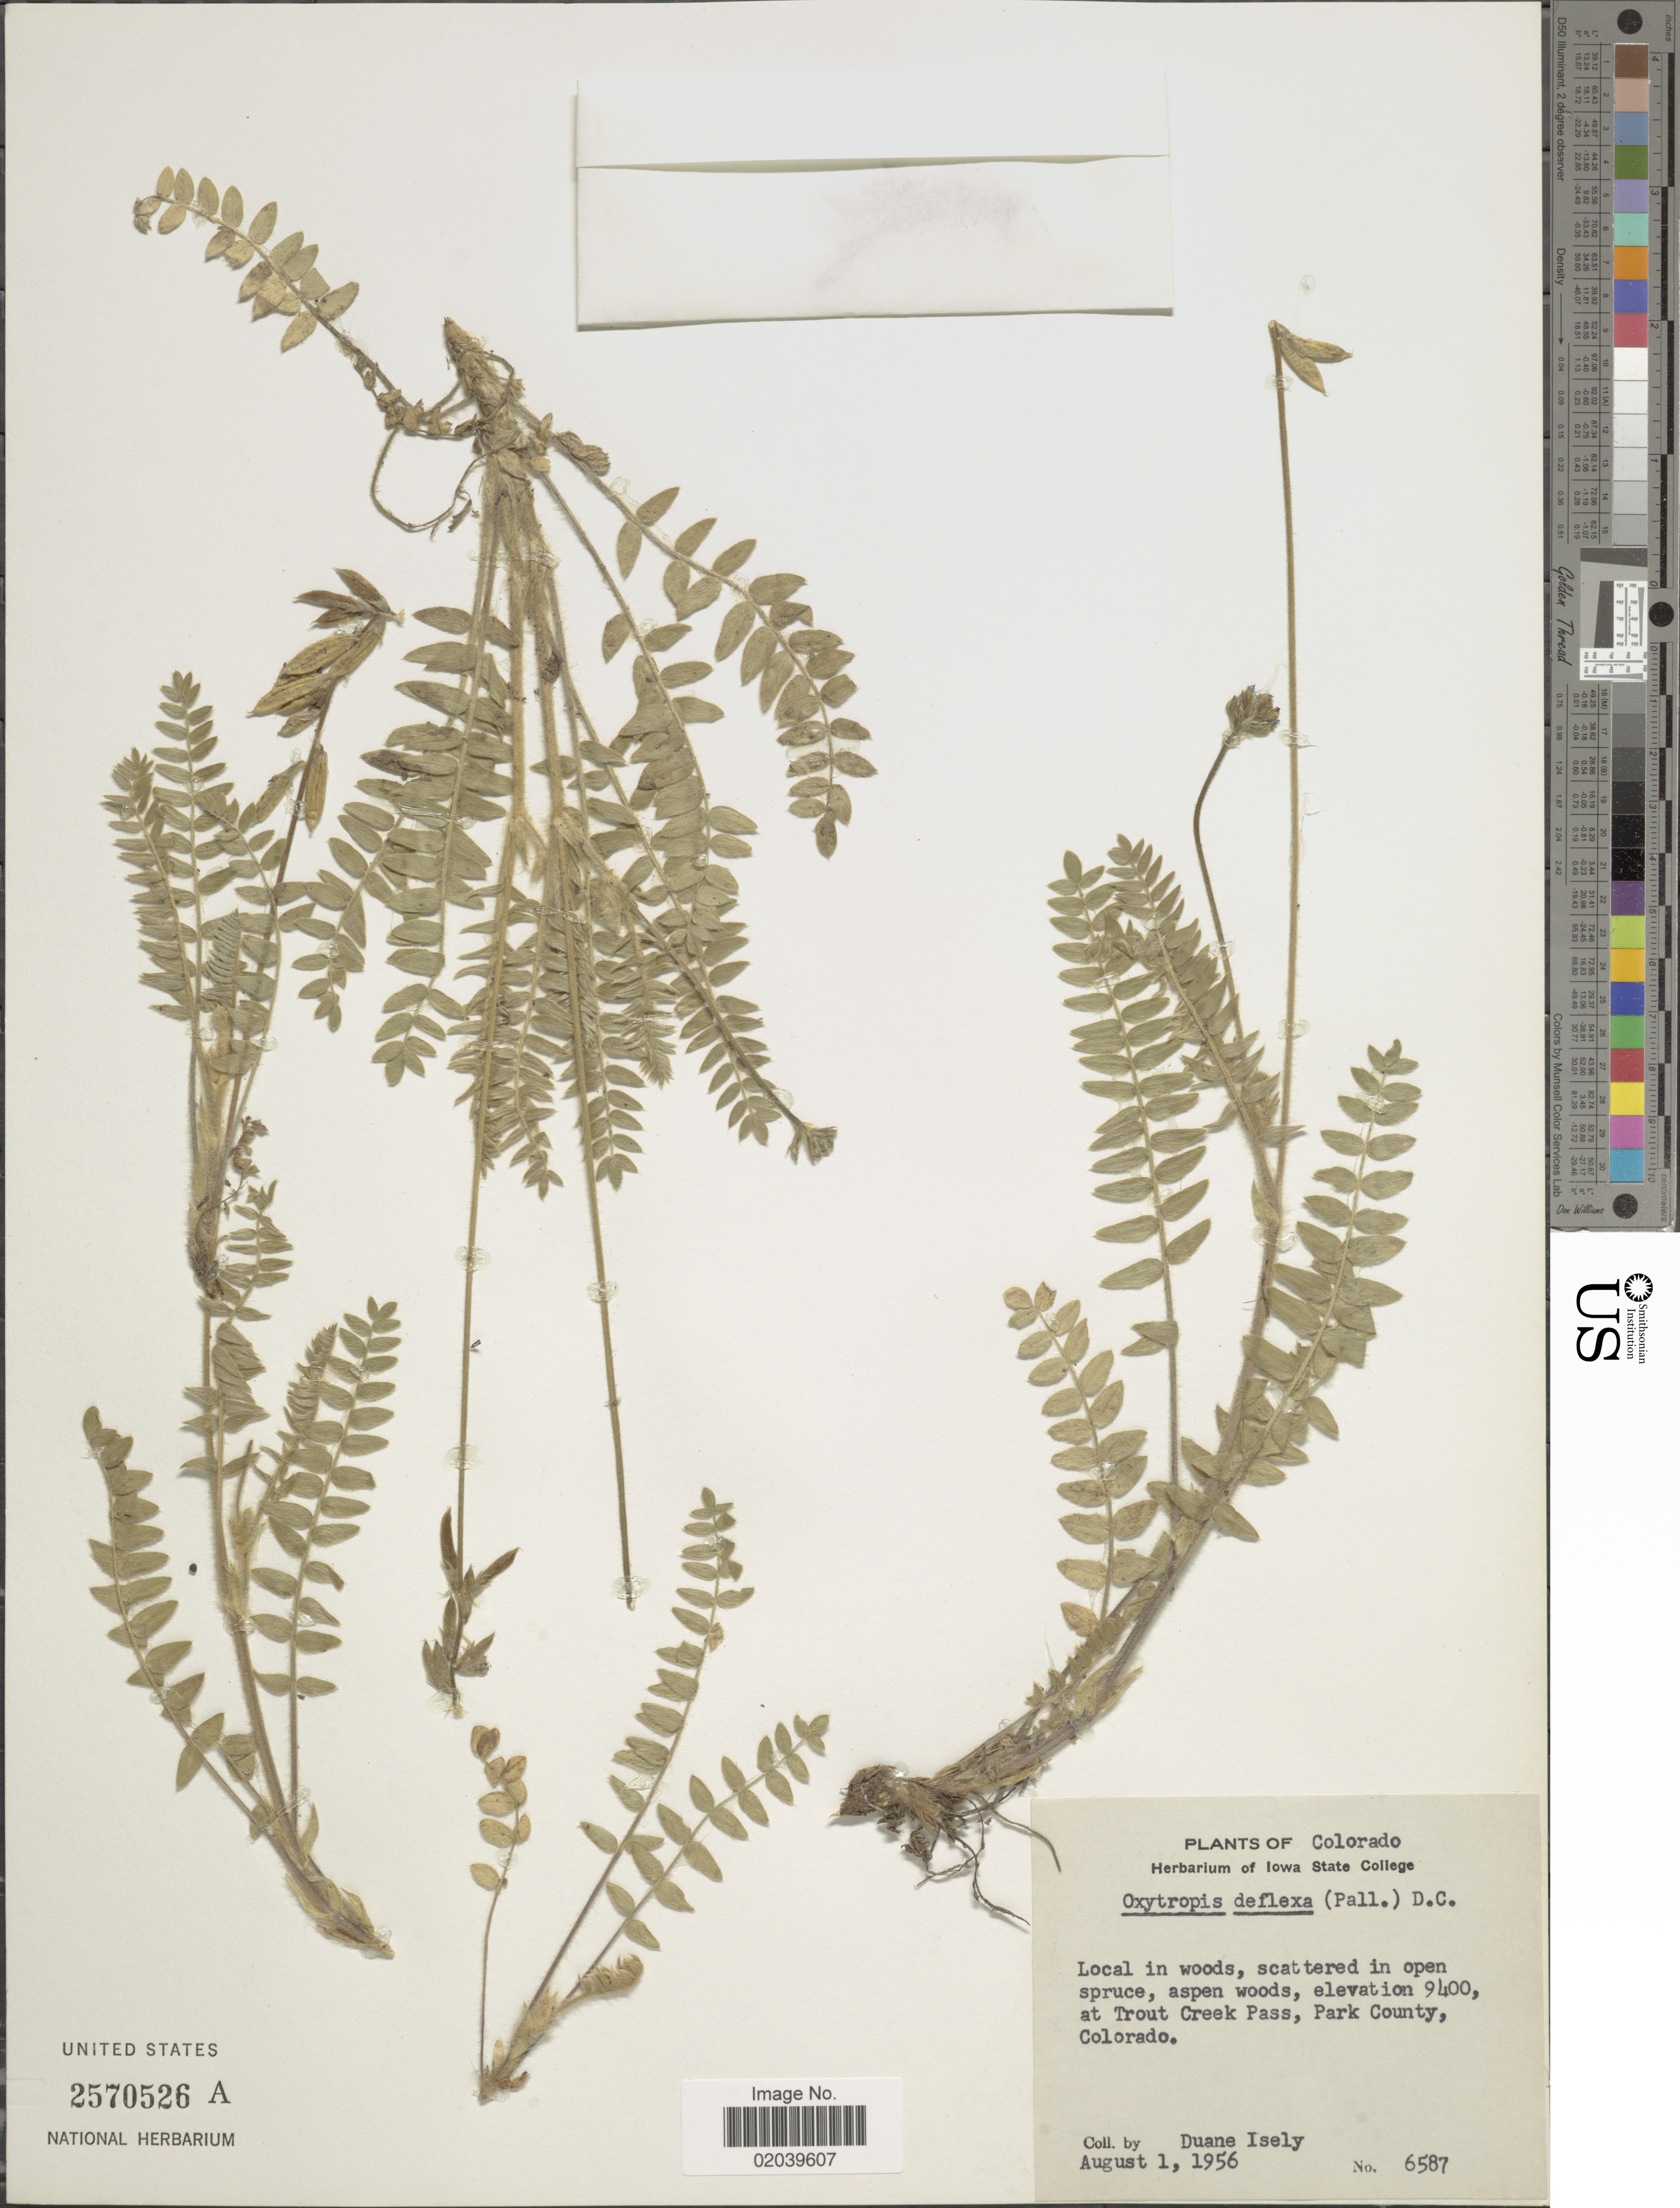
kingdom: Plantae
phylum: Tracheophyta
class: Magnoliopsida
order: Fabales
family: Fabaceae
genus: Oxytropis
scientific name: Oxytropis deflexa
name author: (Pall.) DC.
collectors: D. Isely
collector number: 6587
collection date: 1956-08-01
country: United States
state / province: Colorado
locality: At Trout Creek Pass, Park County, Colorado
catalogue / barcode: US 2570526A